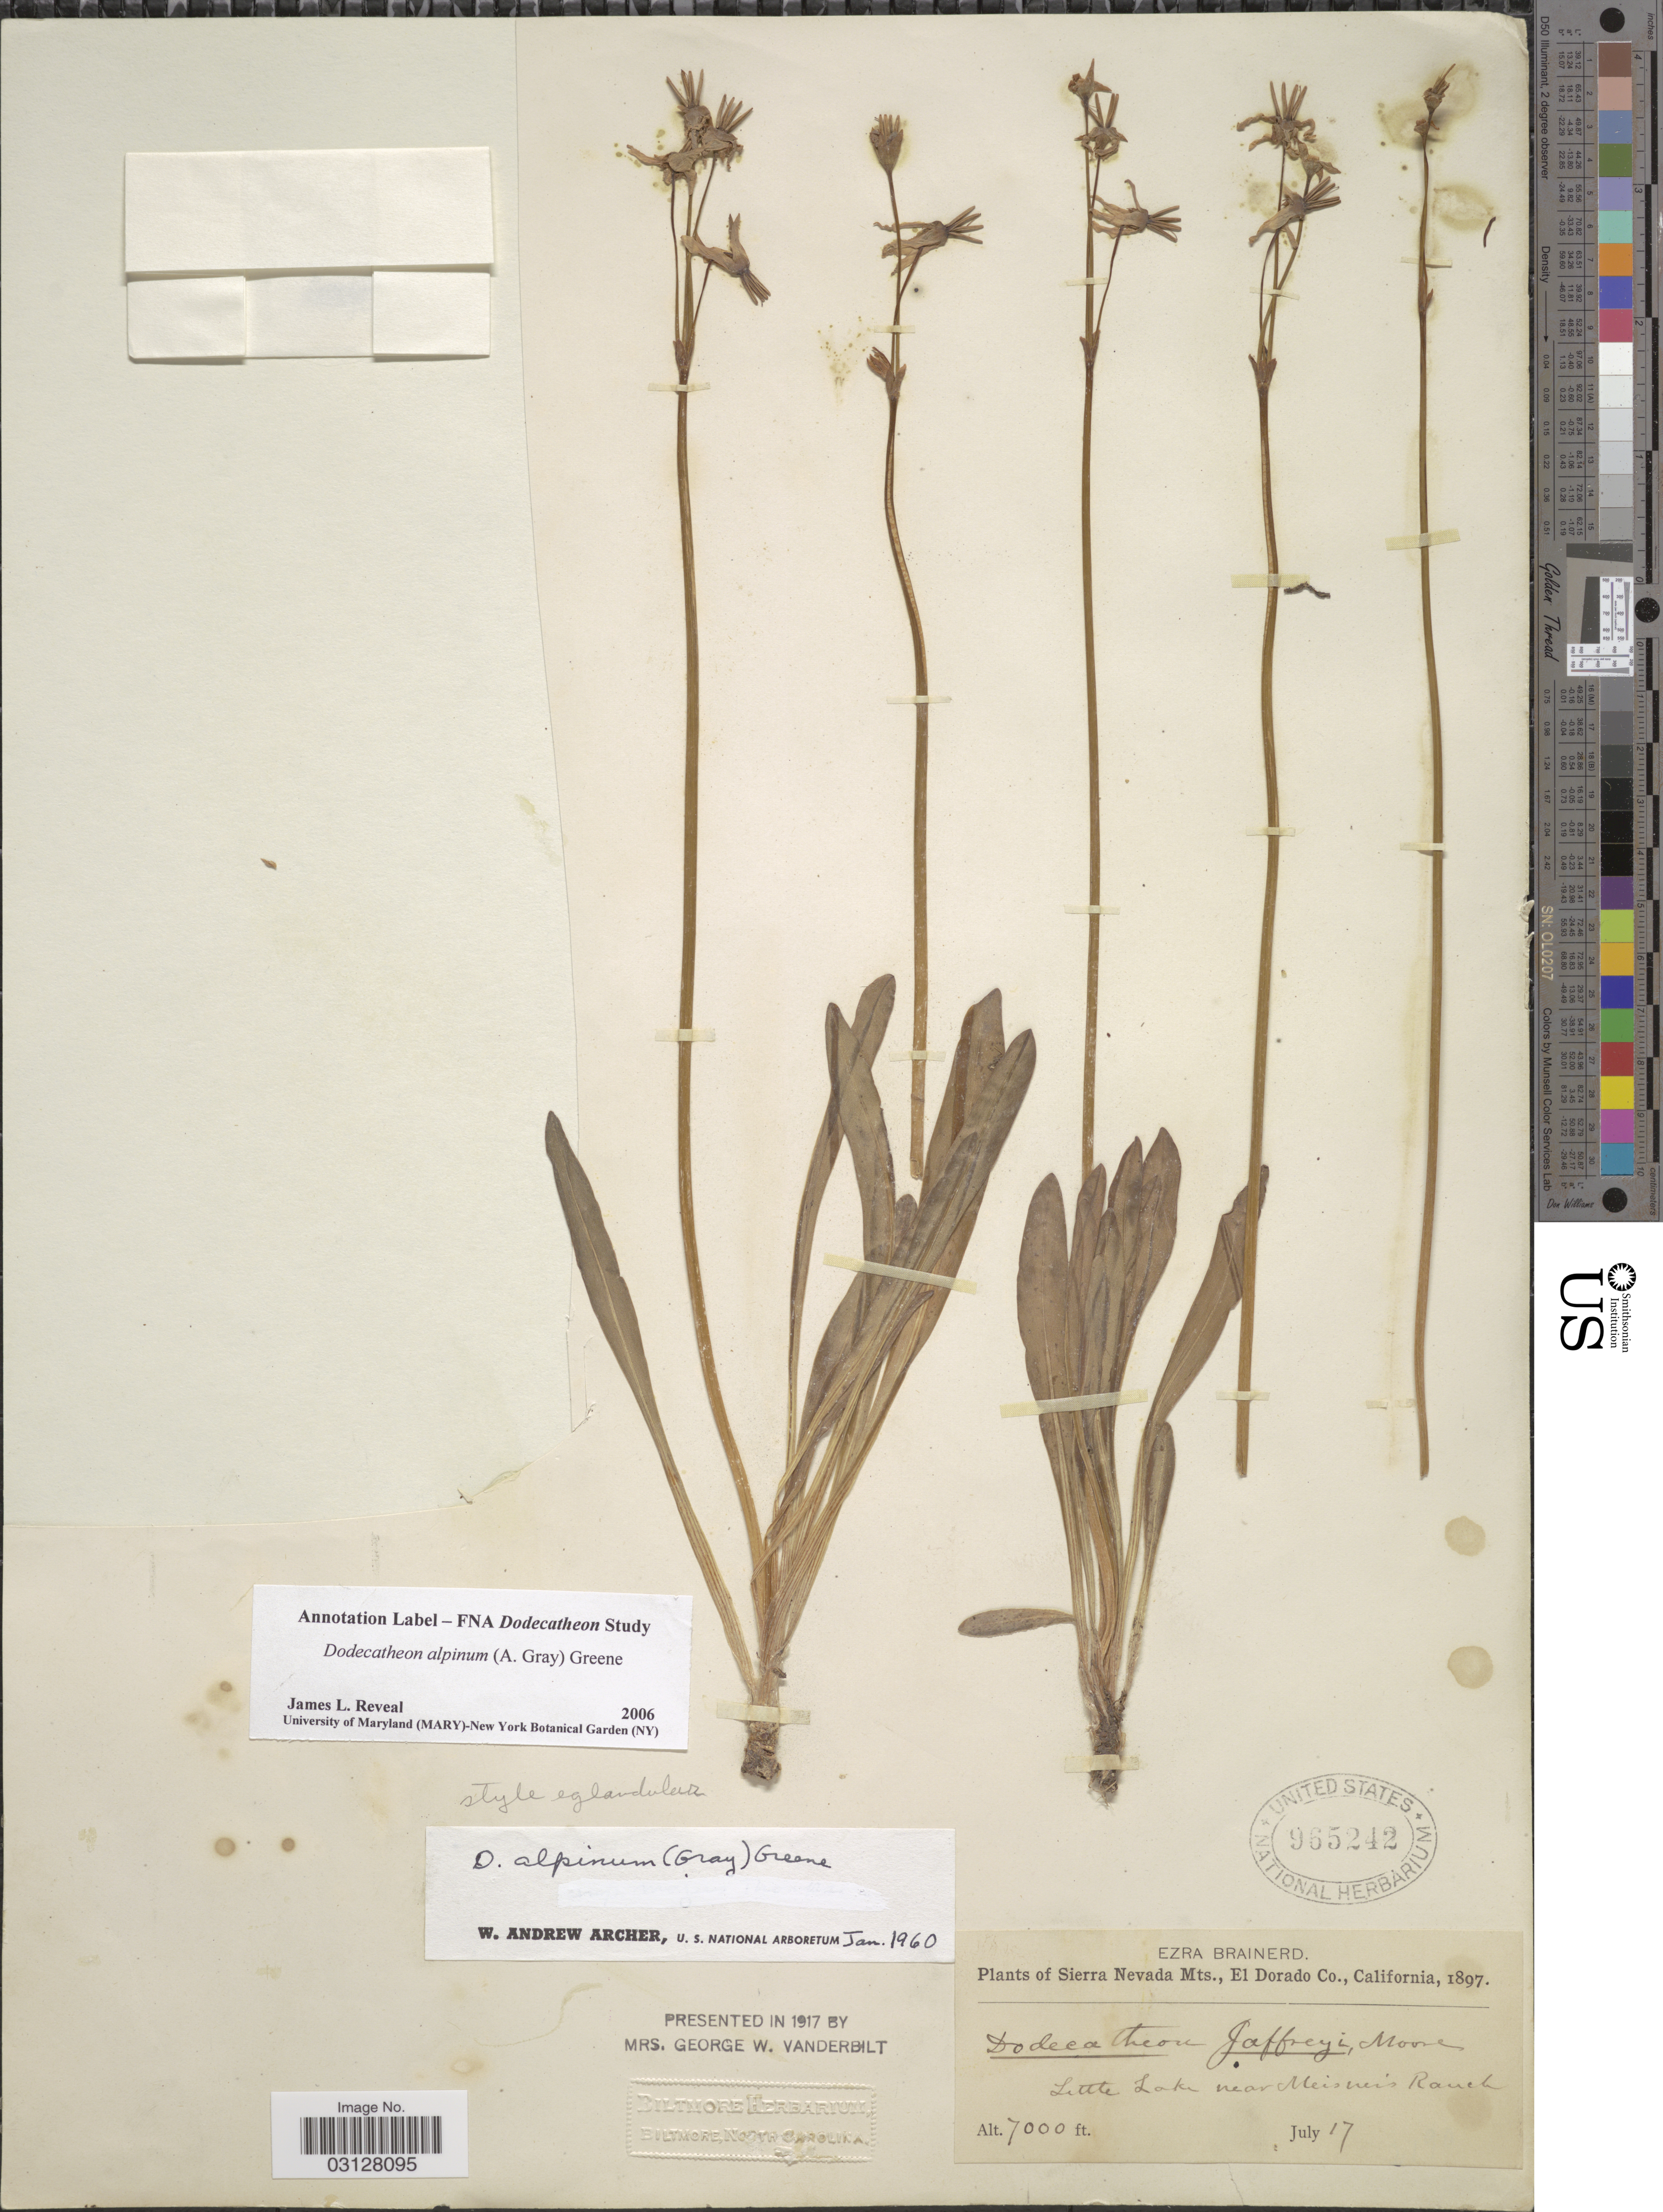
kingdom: Plantae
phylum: Tracheophyta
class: Magnoliopsida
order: Ericales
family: Primulaceae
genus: Dodecatheon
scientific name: Dodecatheon alpinum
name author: (A. Gray) Greene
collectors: E. Brainerd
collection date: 1897-07-17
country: United States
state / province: California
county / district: El Dorado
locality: Sierra Nevada Mts., El Dorado Co. Little Lake near Meisner's Ranch.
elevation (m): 2134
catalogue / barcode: US 965242